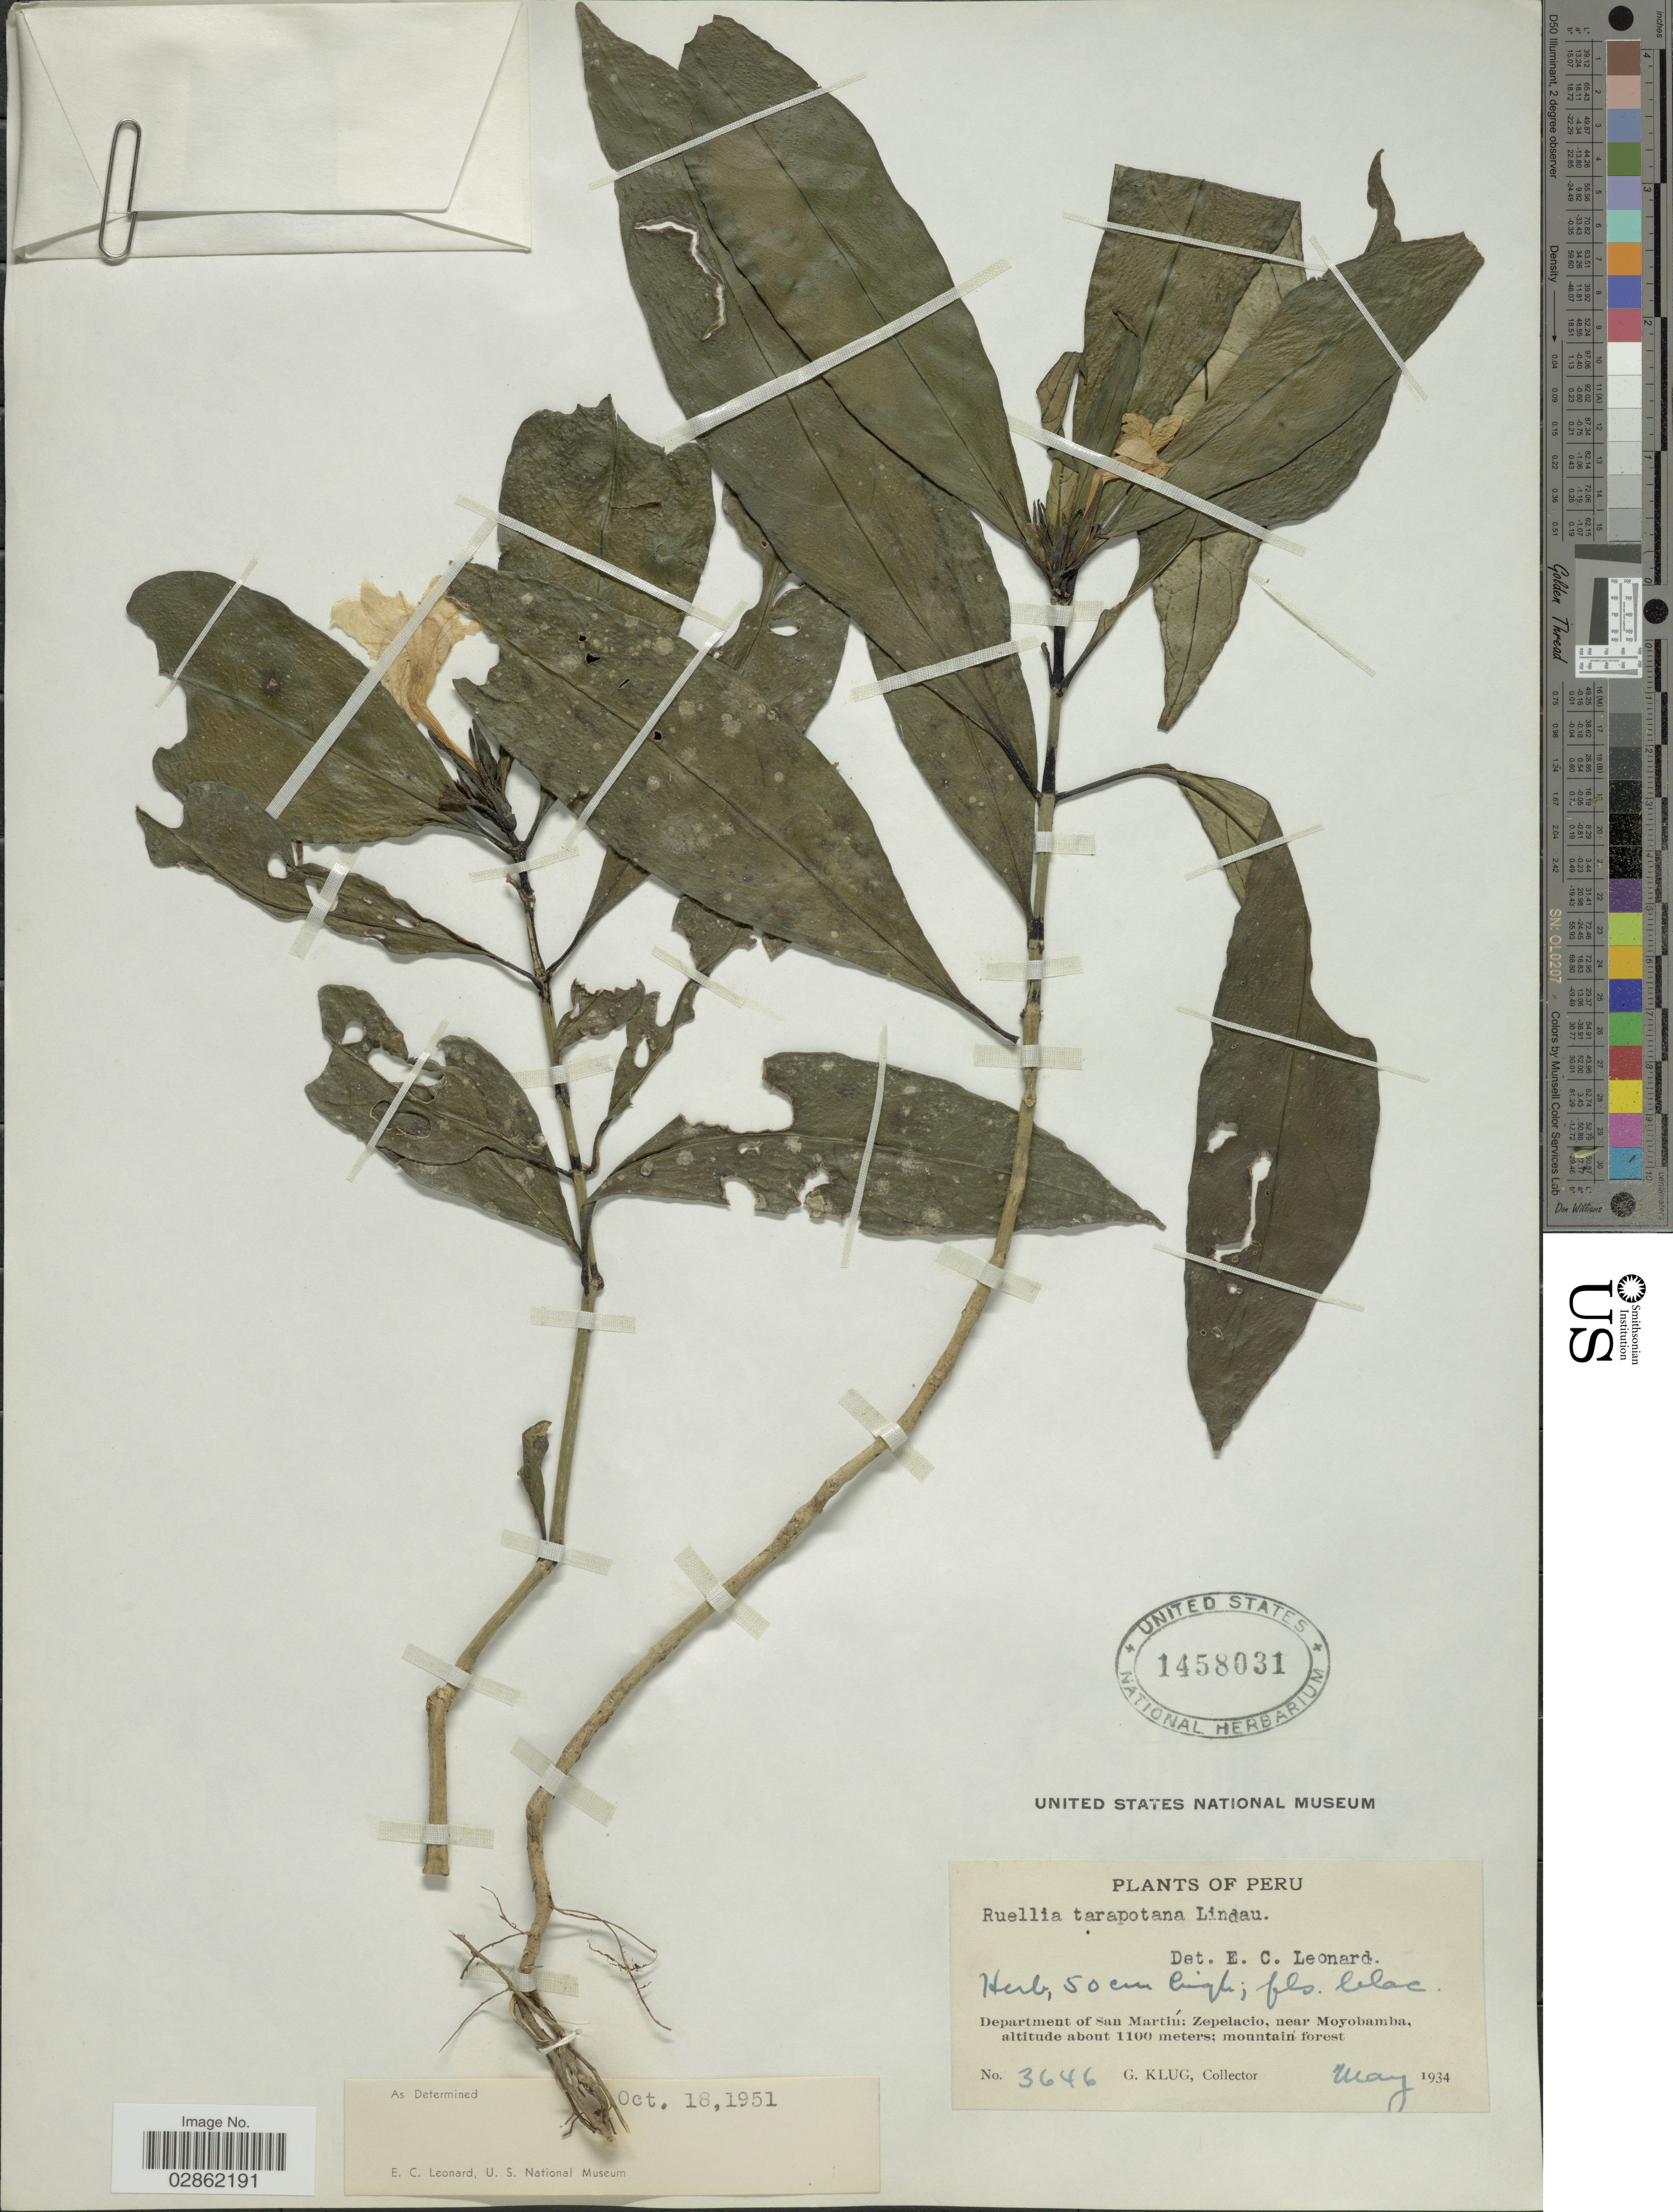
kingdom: Plantae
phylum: Tracheophyta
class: Magnoliopsida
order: Lamiales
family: Acanthaceae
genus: Ruellia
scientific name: Ruellia tarapotana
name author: Lindau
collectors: G. Klug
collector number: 3646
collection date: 1934-05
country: Peru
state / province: San Martín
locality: Department of San Martín, Zepelacio, near Moyobamba.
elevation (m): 1100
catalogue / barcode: US 1458031